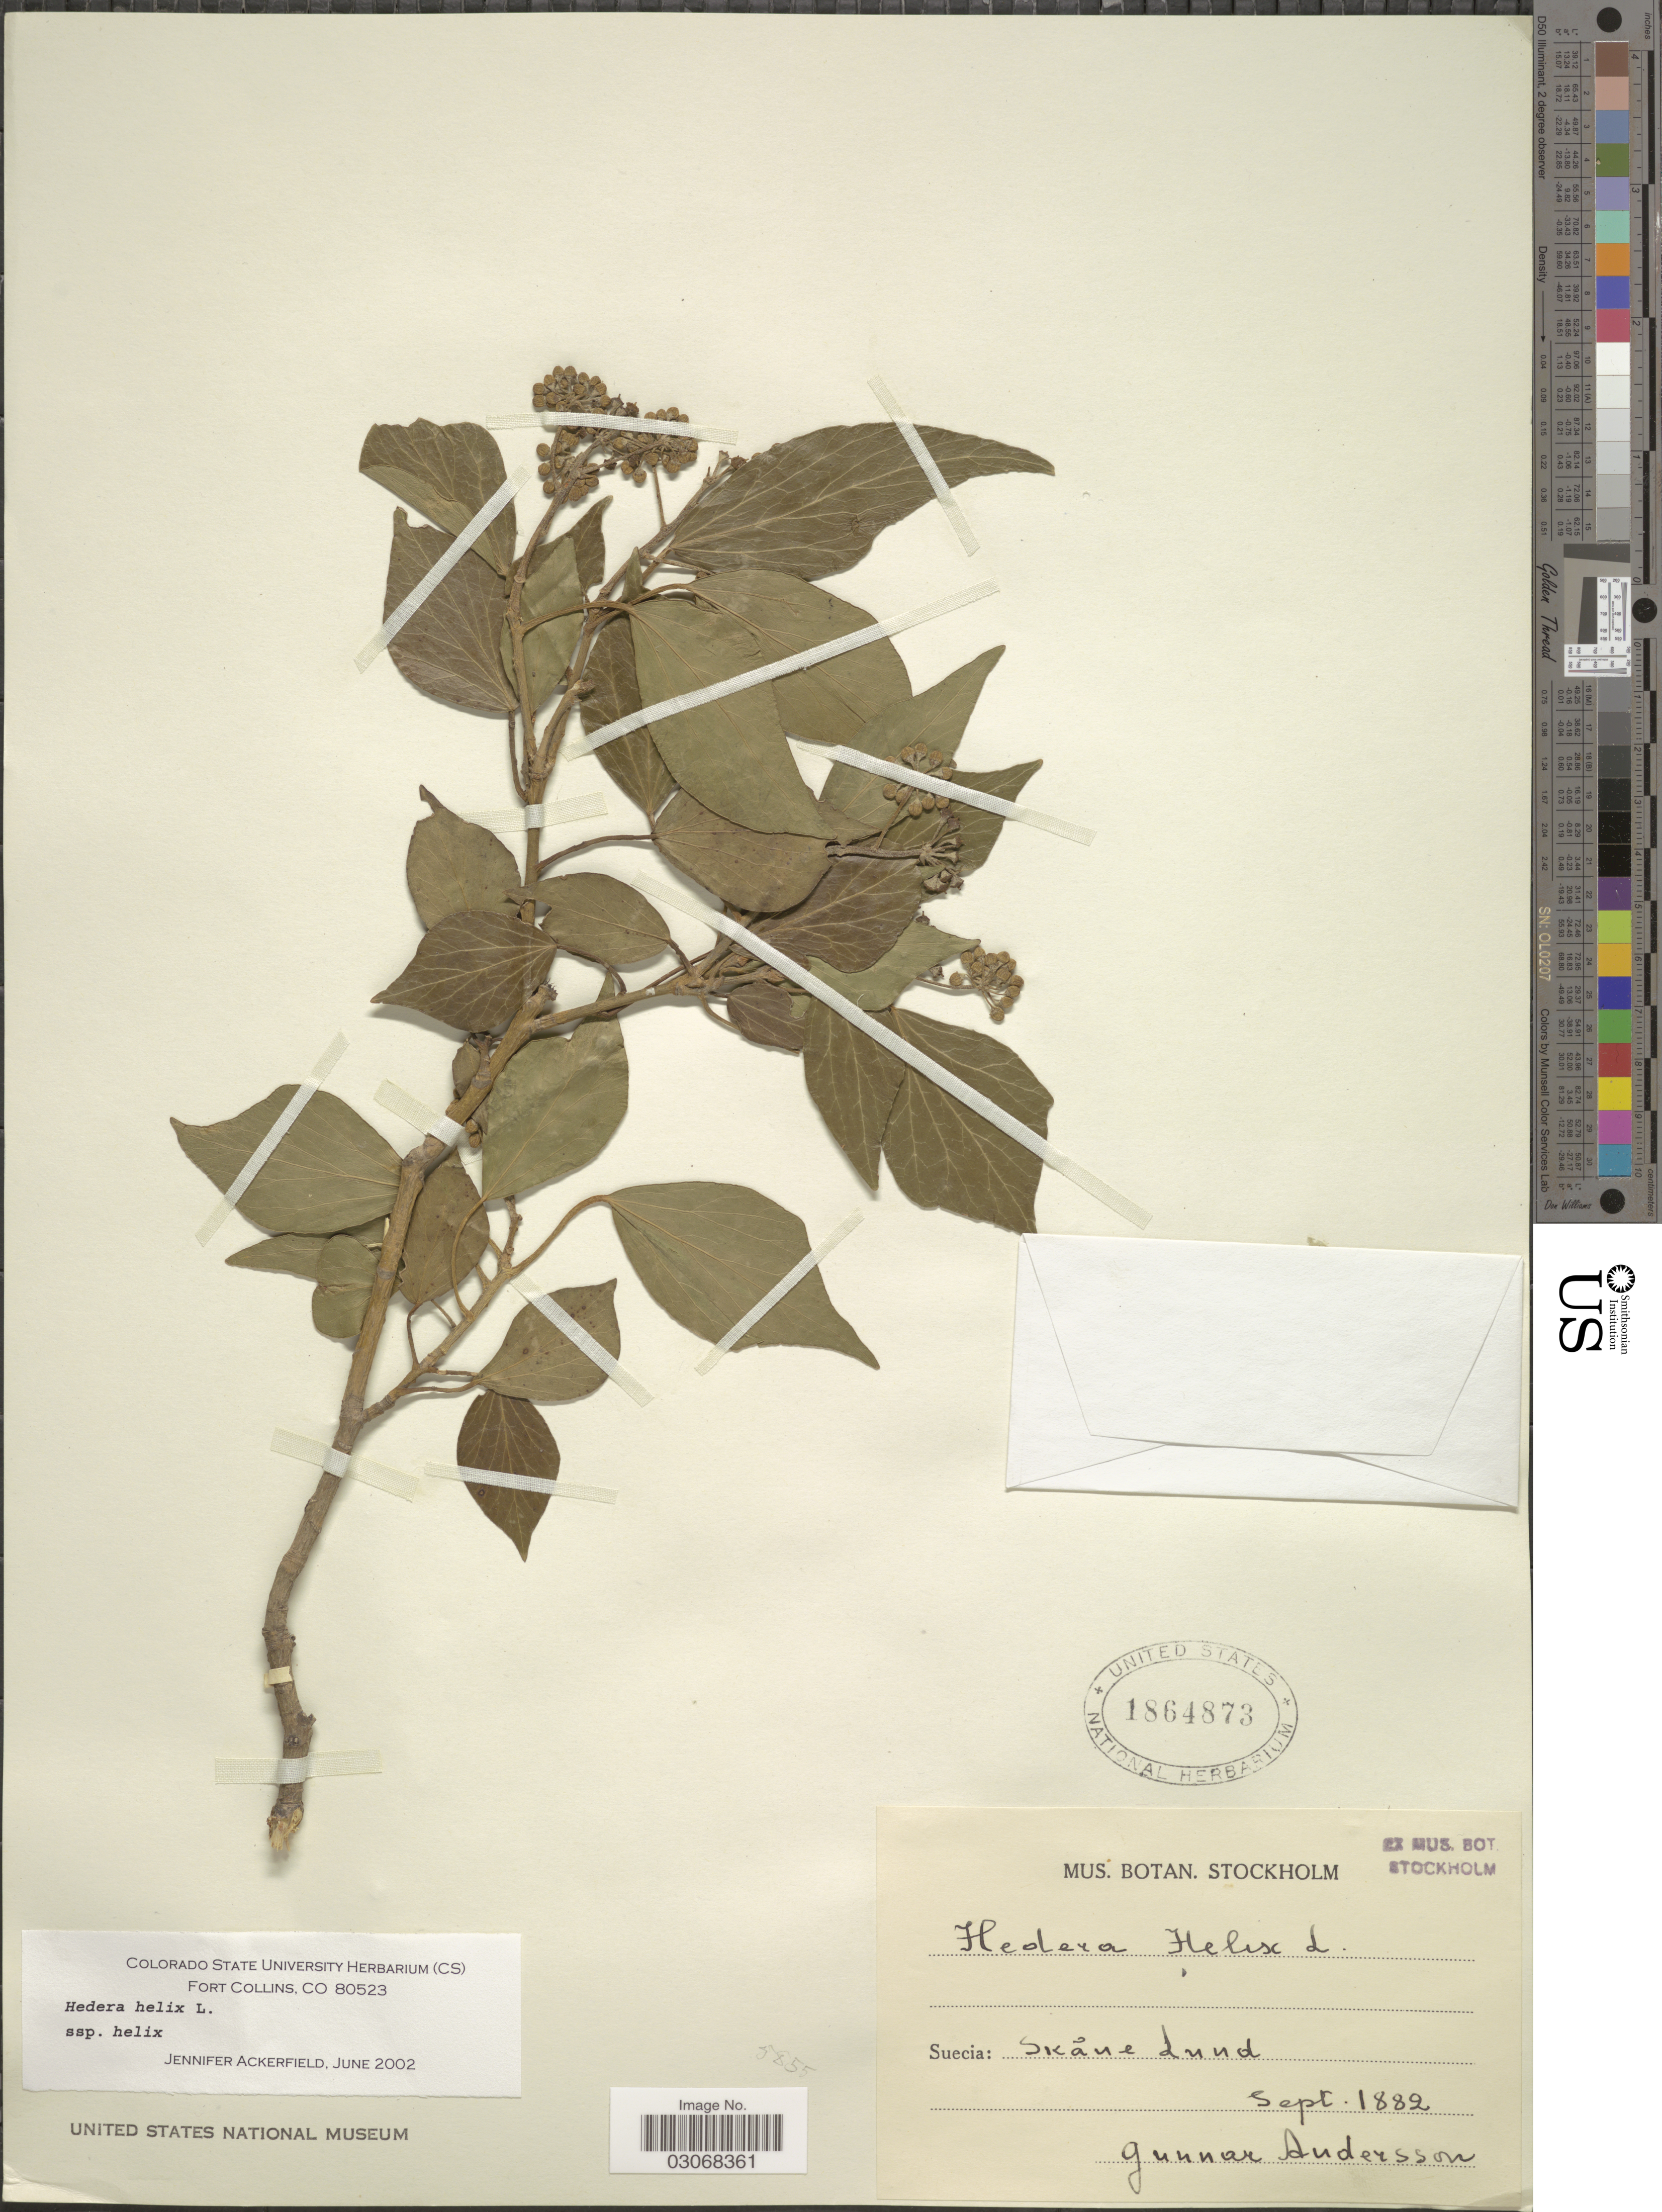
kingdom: Plantae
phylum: Tracheophyta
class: Magnoliopsida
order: Apiales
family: Araliaceae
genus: Hedera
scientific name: Hedera helix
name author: L.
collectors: C. Andersson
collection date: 1882-09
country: Sweden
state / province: Skåne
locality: Suecia: Skãne Lund.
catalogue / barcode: US 1864873